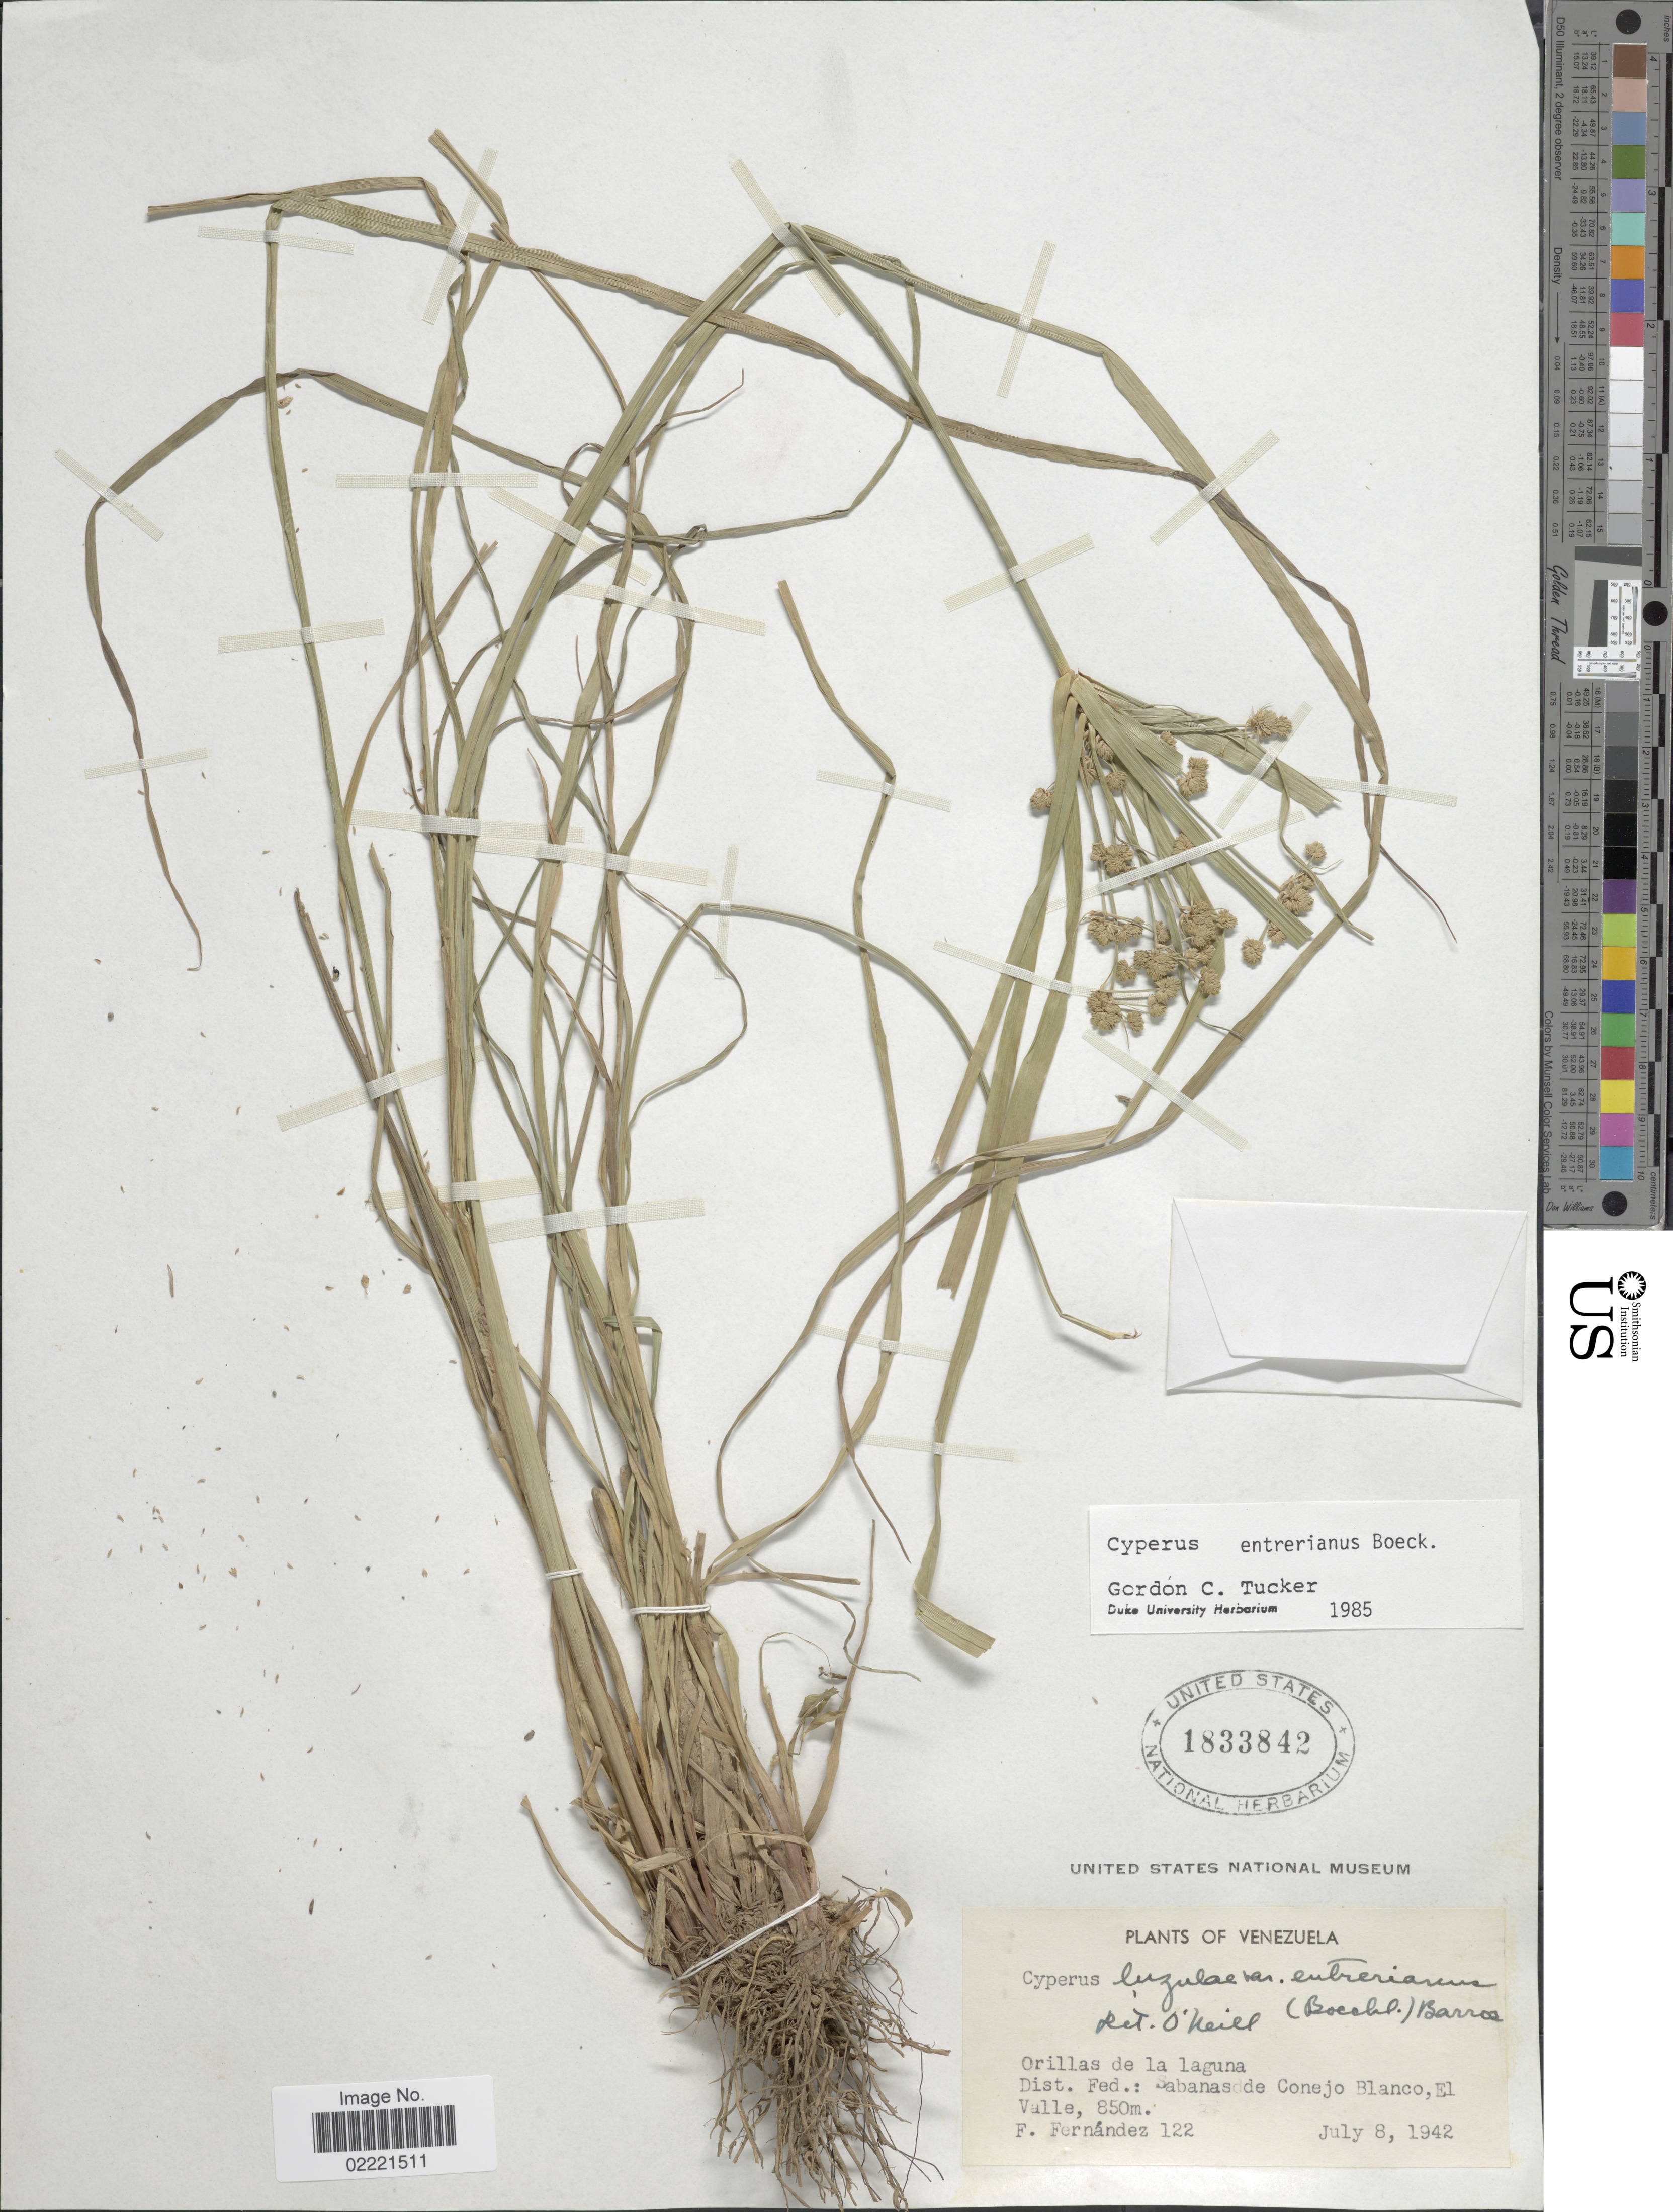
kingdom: Plantae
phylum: Tracheophyta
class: Liliopsida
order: Poales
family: Cyperaceae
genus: Cyperus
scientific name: Cyperus entrerianus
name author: Boeckeler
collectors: F. Fernández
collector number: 122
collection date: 1942-07-08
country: Venezuela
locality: Orillas de la laguna, Dist. Fed.: Sabanas de Conejo Blanco, El Valle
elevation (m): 850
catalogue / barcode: US 1833842